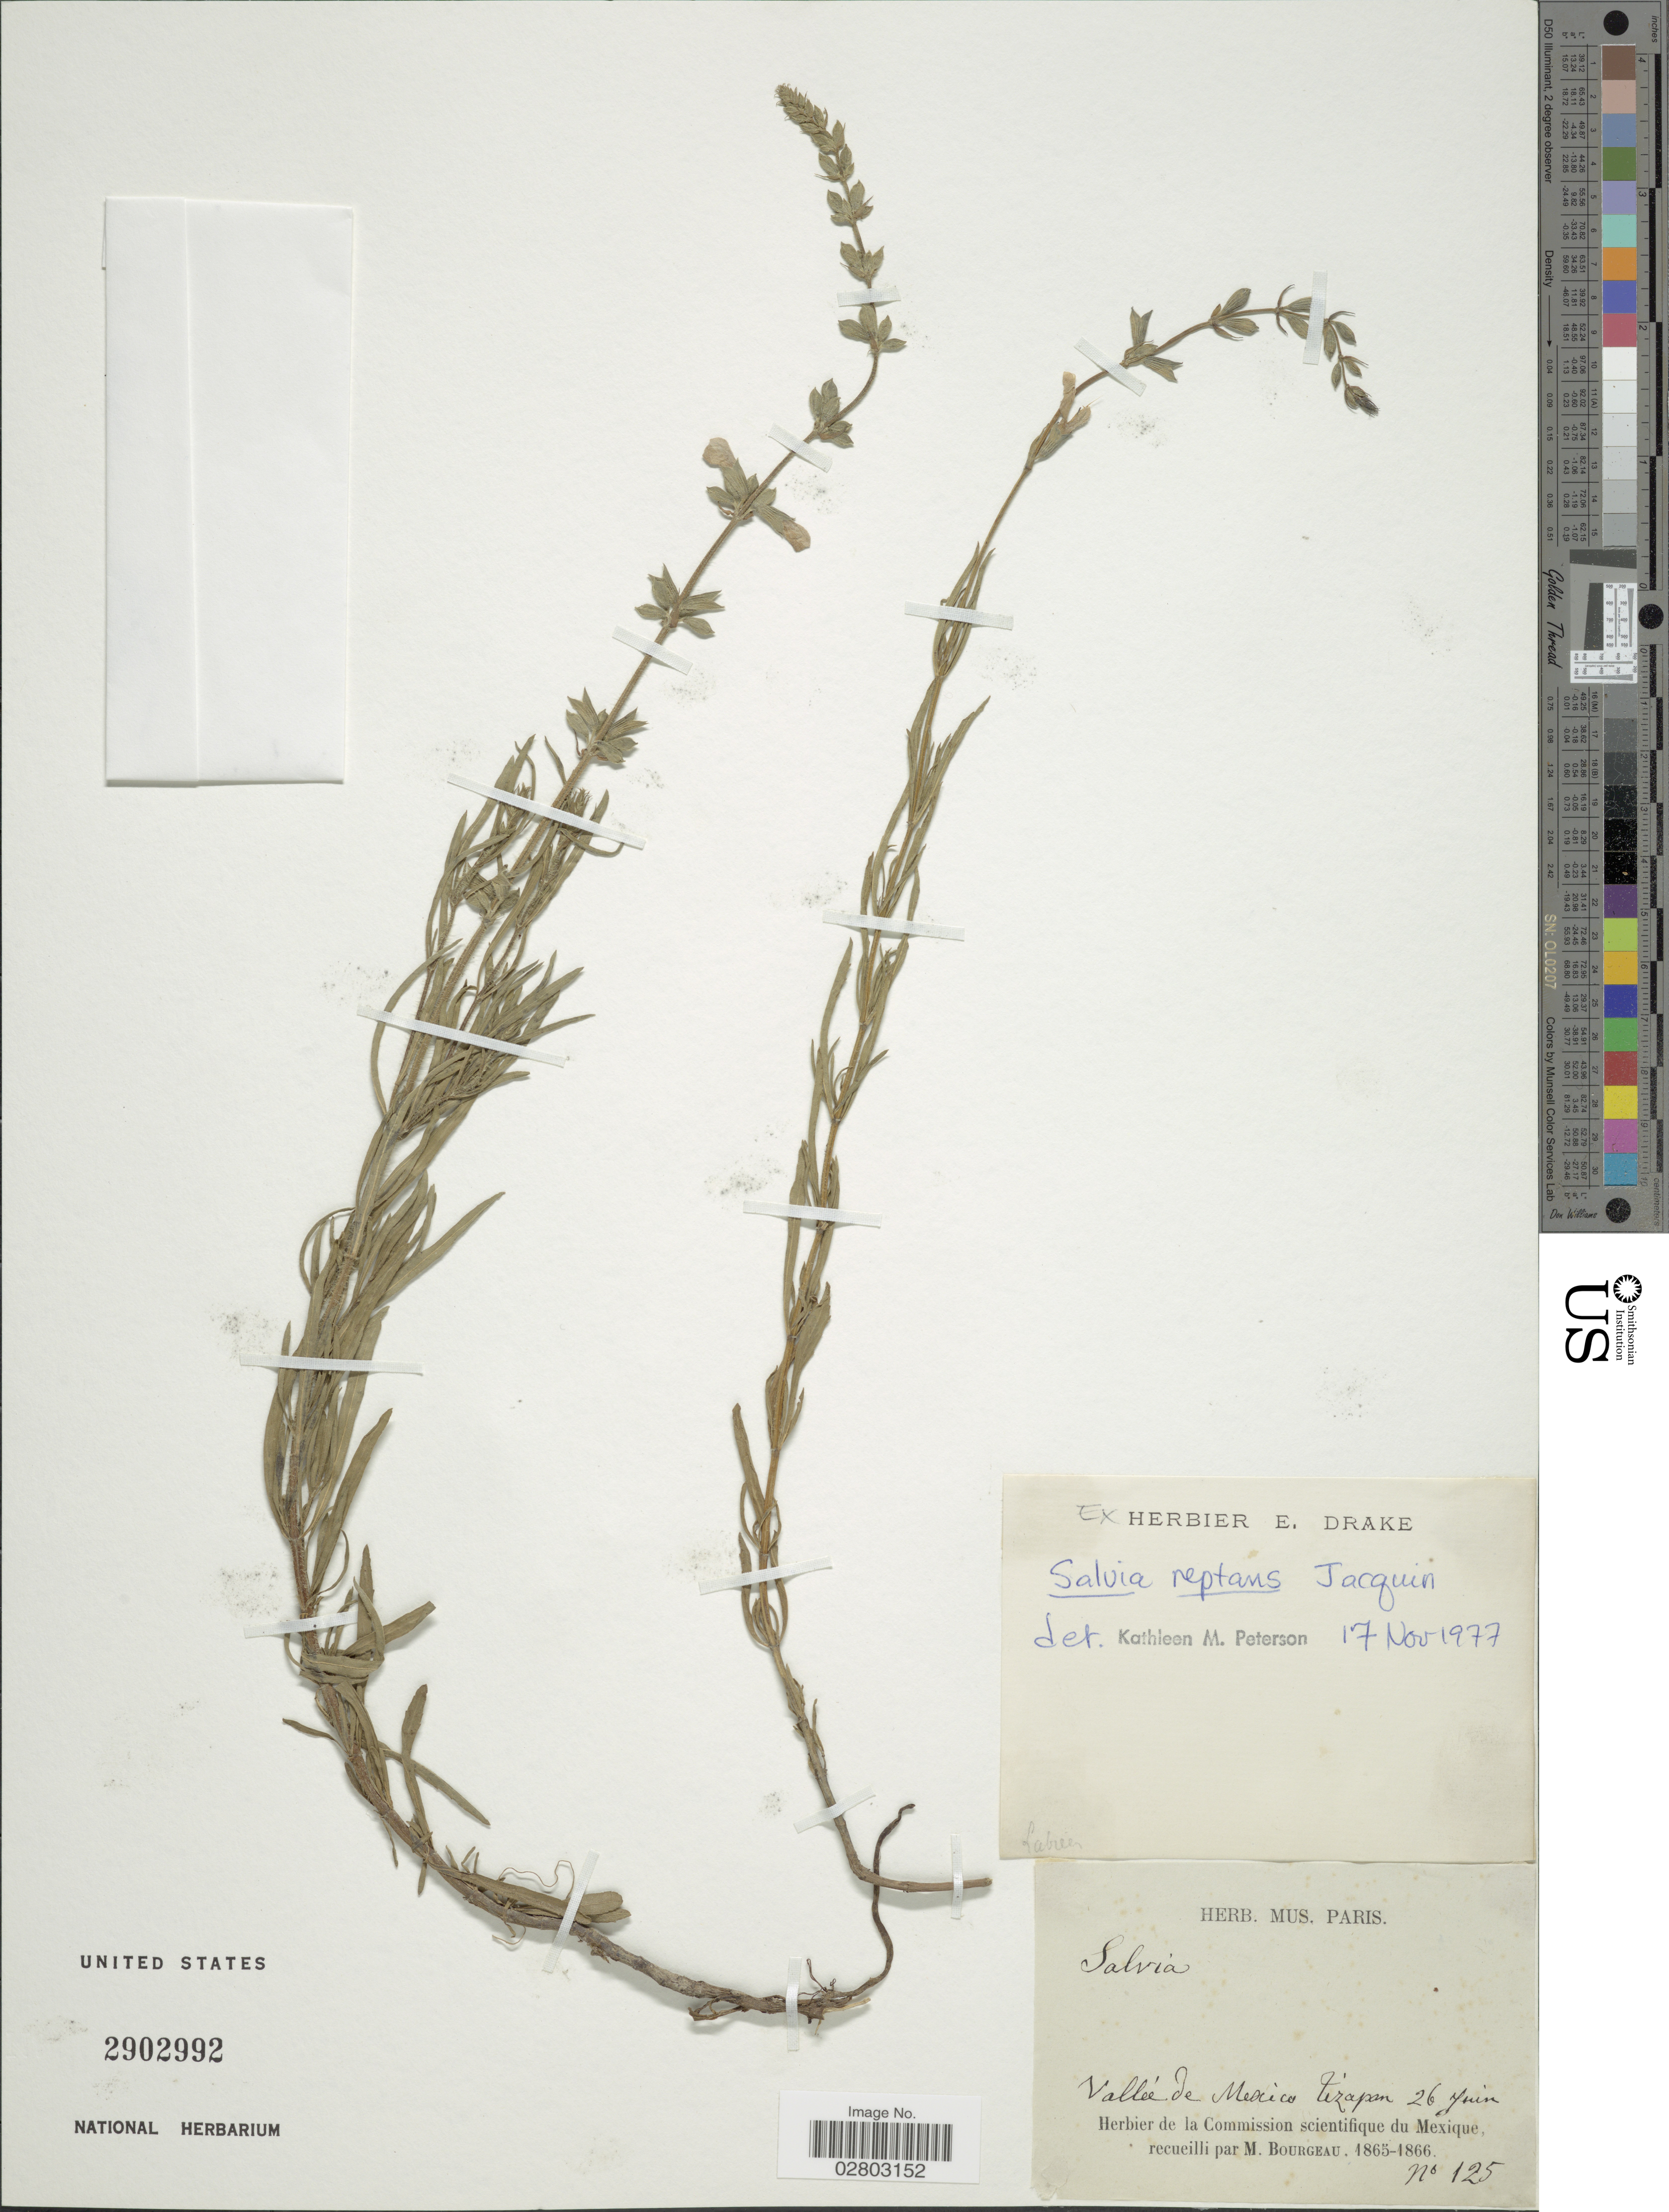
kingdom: Plantae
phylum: Tracheophyta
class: Magnoliopsida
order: Lamiales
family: Lamiaceae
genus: Salvia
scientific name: Salvia reptans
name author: Jacq.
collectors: M. Bourgeau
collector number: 125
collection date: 1865-06-26/1866-06-26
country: Mexico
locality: Vallée de Mexico, Lizapan.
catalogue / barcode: US 2902992